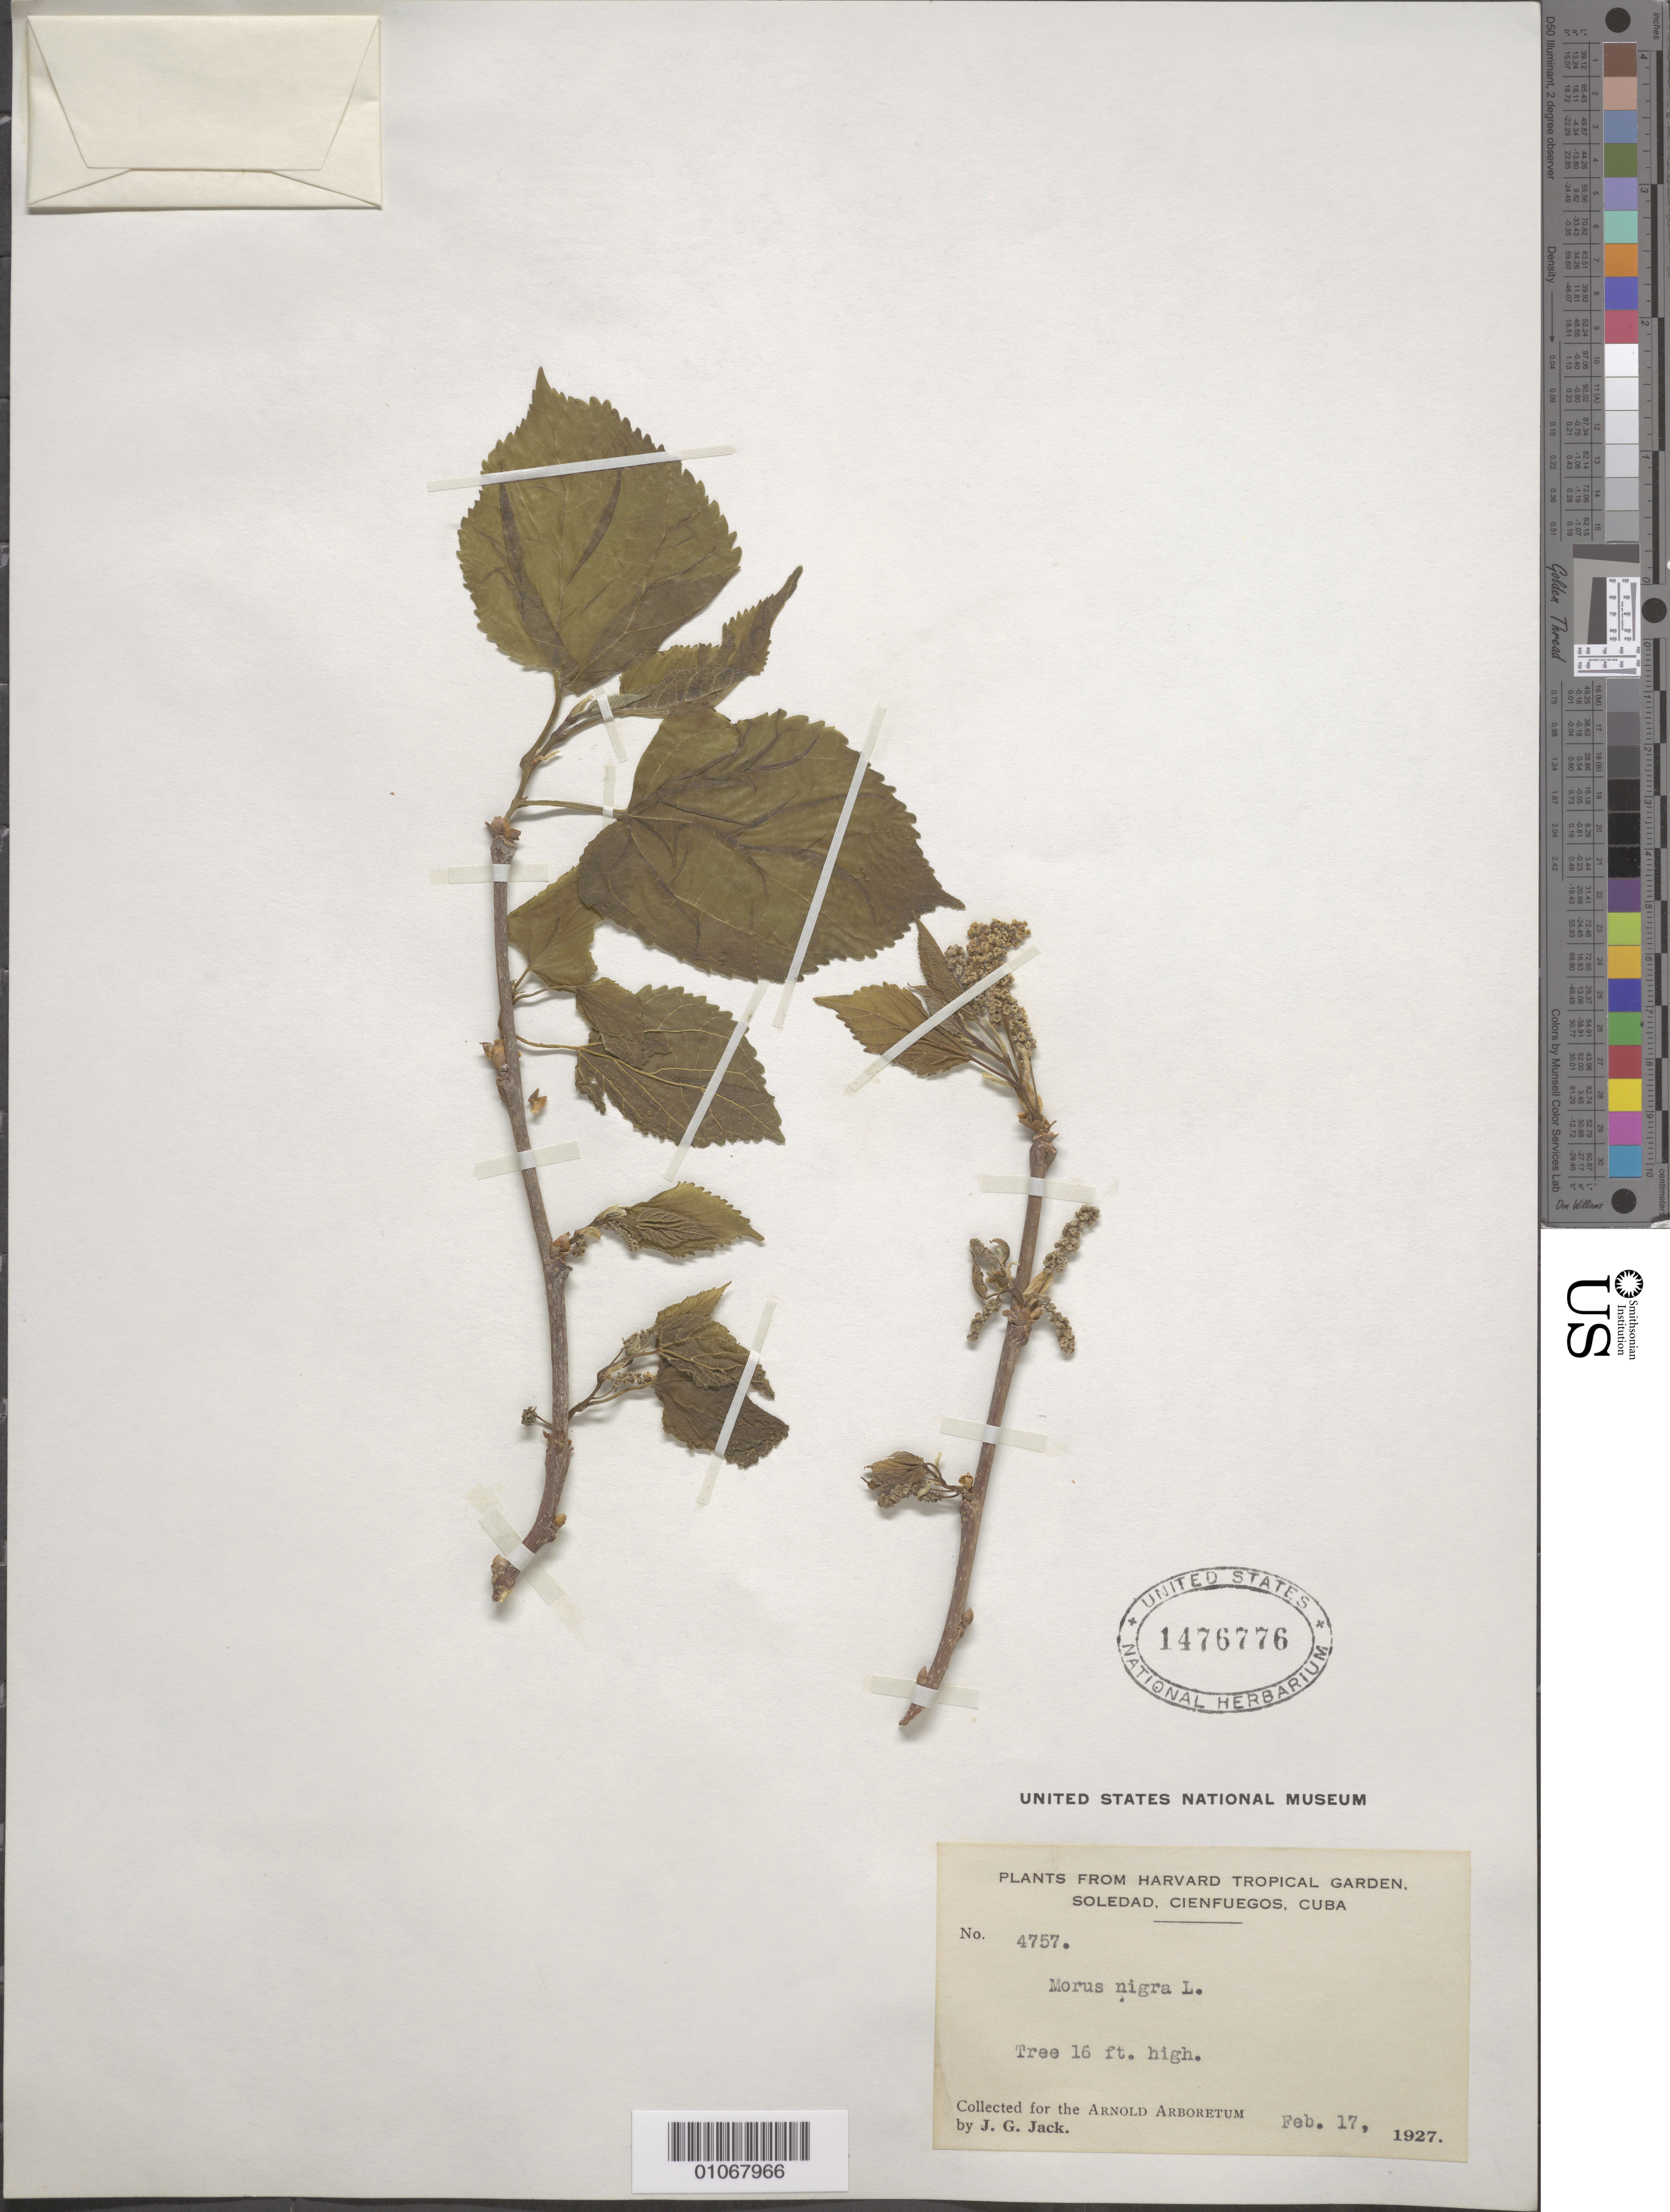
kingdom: Plantae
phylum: Tracheophyta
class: Magnoliopsida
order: Rosales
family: Moraceae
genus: Morus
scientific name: Morus nigra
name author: L.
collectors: J. G. Jack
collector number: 4757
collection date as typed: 17 Feb 1927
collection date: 1927-02-17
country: Cuba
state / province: Cienfuegos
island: Cuba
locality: Soledad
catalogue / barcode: US 1476776